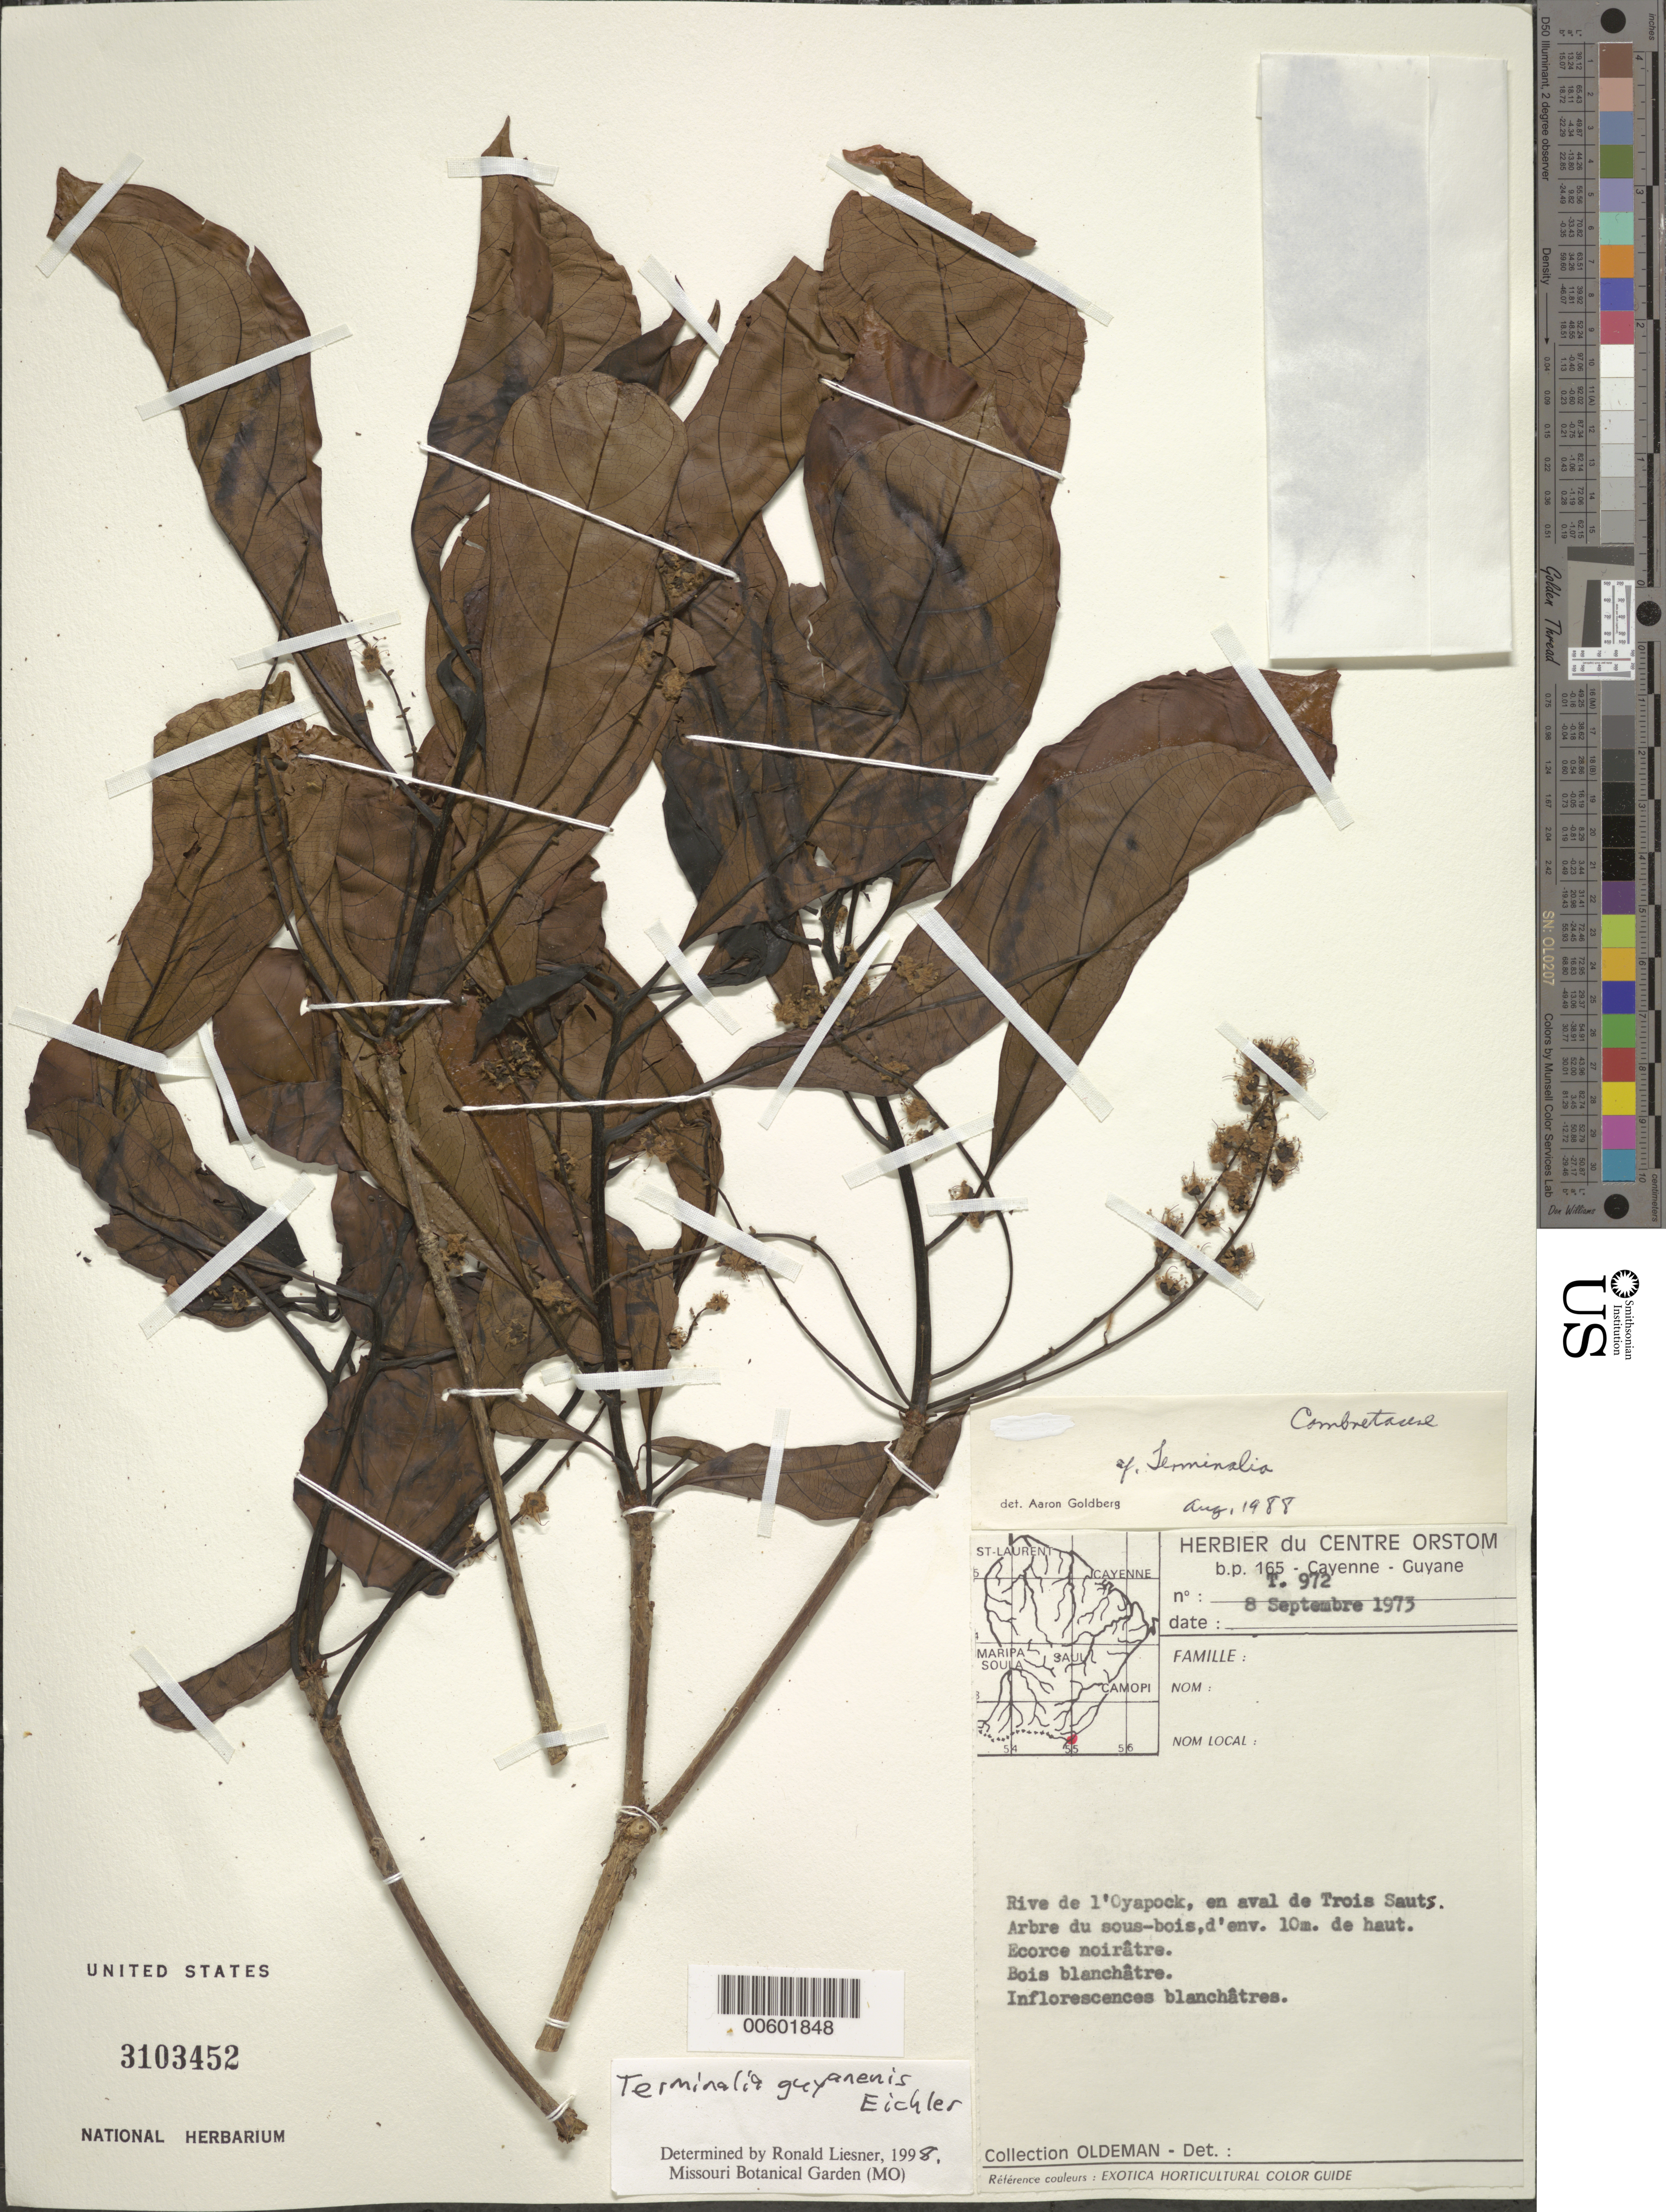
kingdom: Plantae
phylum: Tracheophyta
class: Magnoliopsida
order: Myrtales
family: Combretaceae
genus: Terminalia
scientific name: Terminalia guyanensis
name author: Eichler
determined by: Liesner, R. L.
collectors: R. Oldeman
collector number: T 972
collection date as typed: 8-Sep-73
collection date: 1973-09-08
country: French Guiana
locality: Rive de l'Oyapock, Trois Saut, downstream of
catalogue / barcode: US 3103452